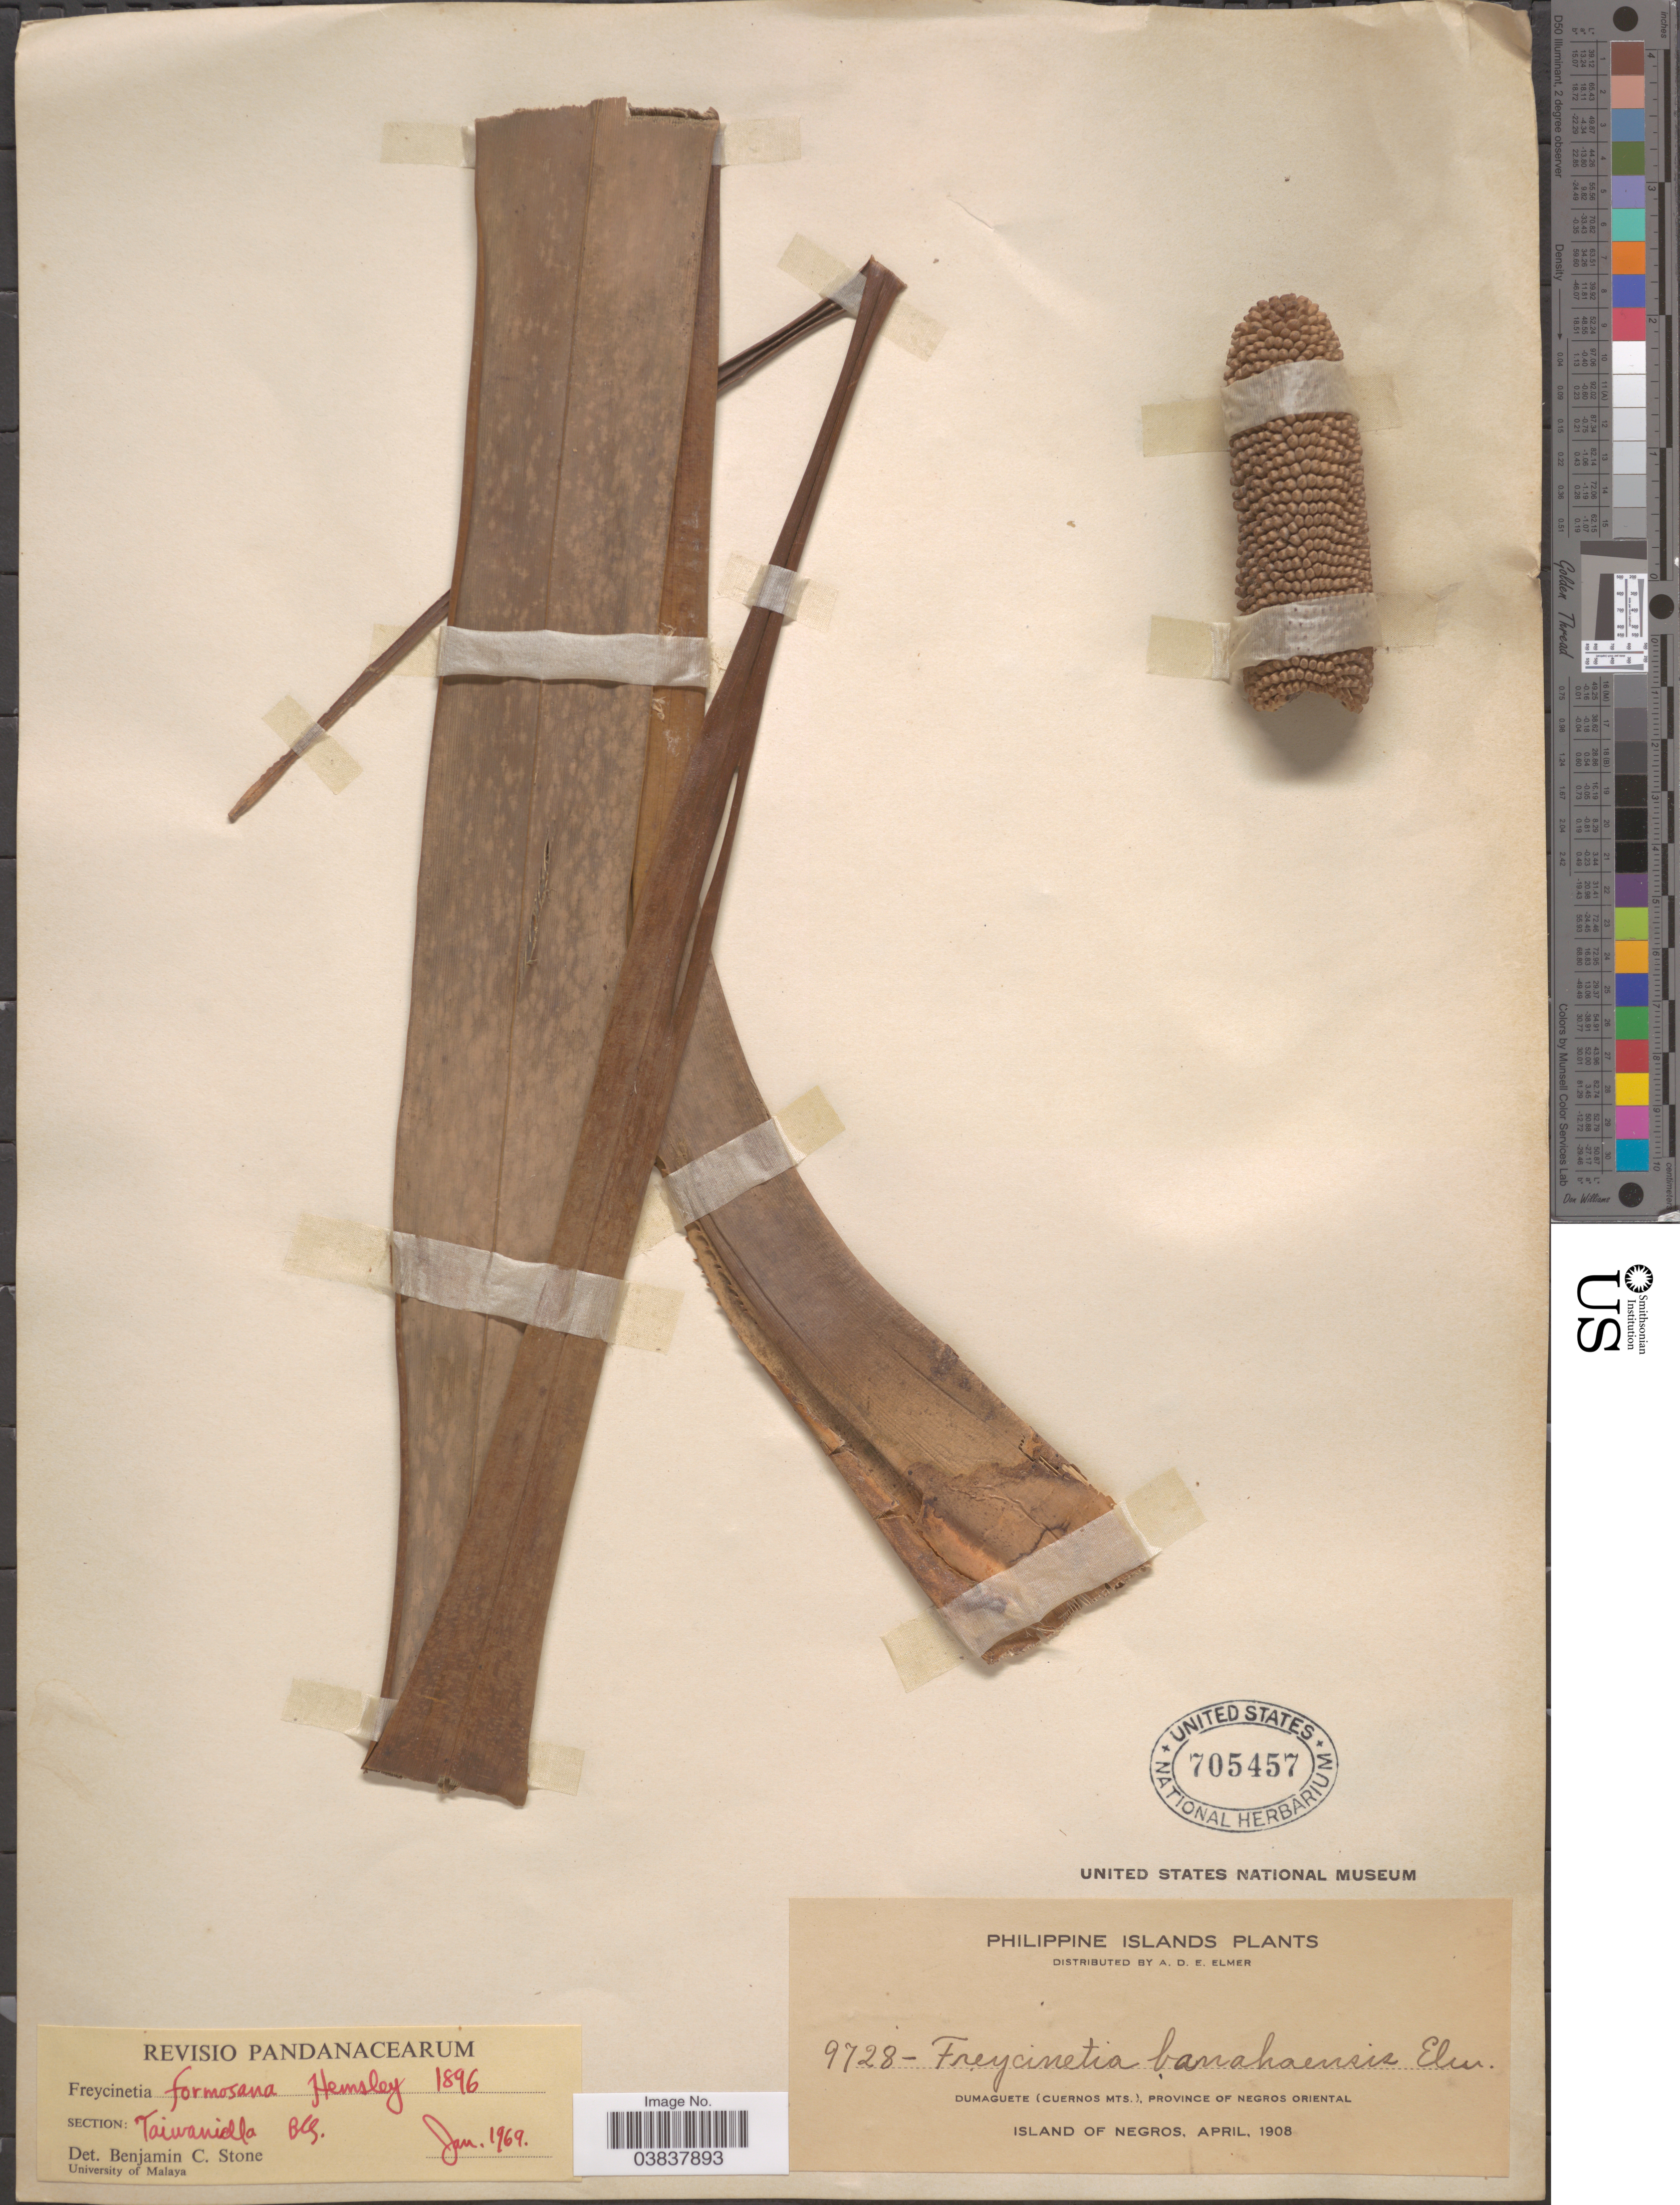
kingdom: Plantae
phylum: Tracheophyta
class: Liliopsida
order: Pandanales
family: Pandanaceae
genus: Freycinetia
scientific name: Freycinetia formosana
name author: Hemsl.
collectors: A. D. E. Elmer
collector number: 9728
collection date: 1908-04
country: Philippines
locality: Dumaguete (Cuernos Mts.), Province of Negros Oriental, Island of Negros.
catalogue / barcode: US 705457